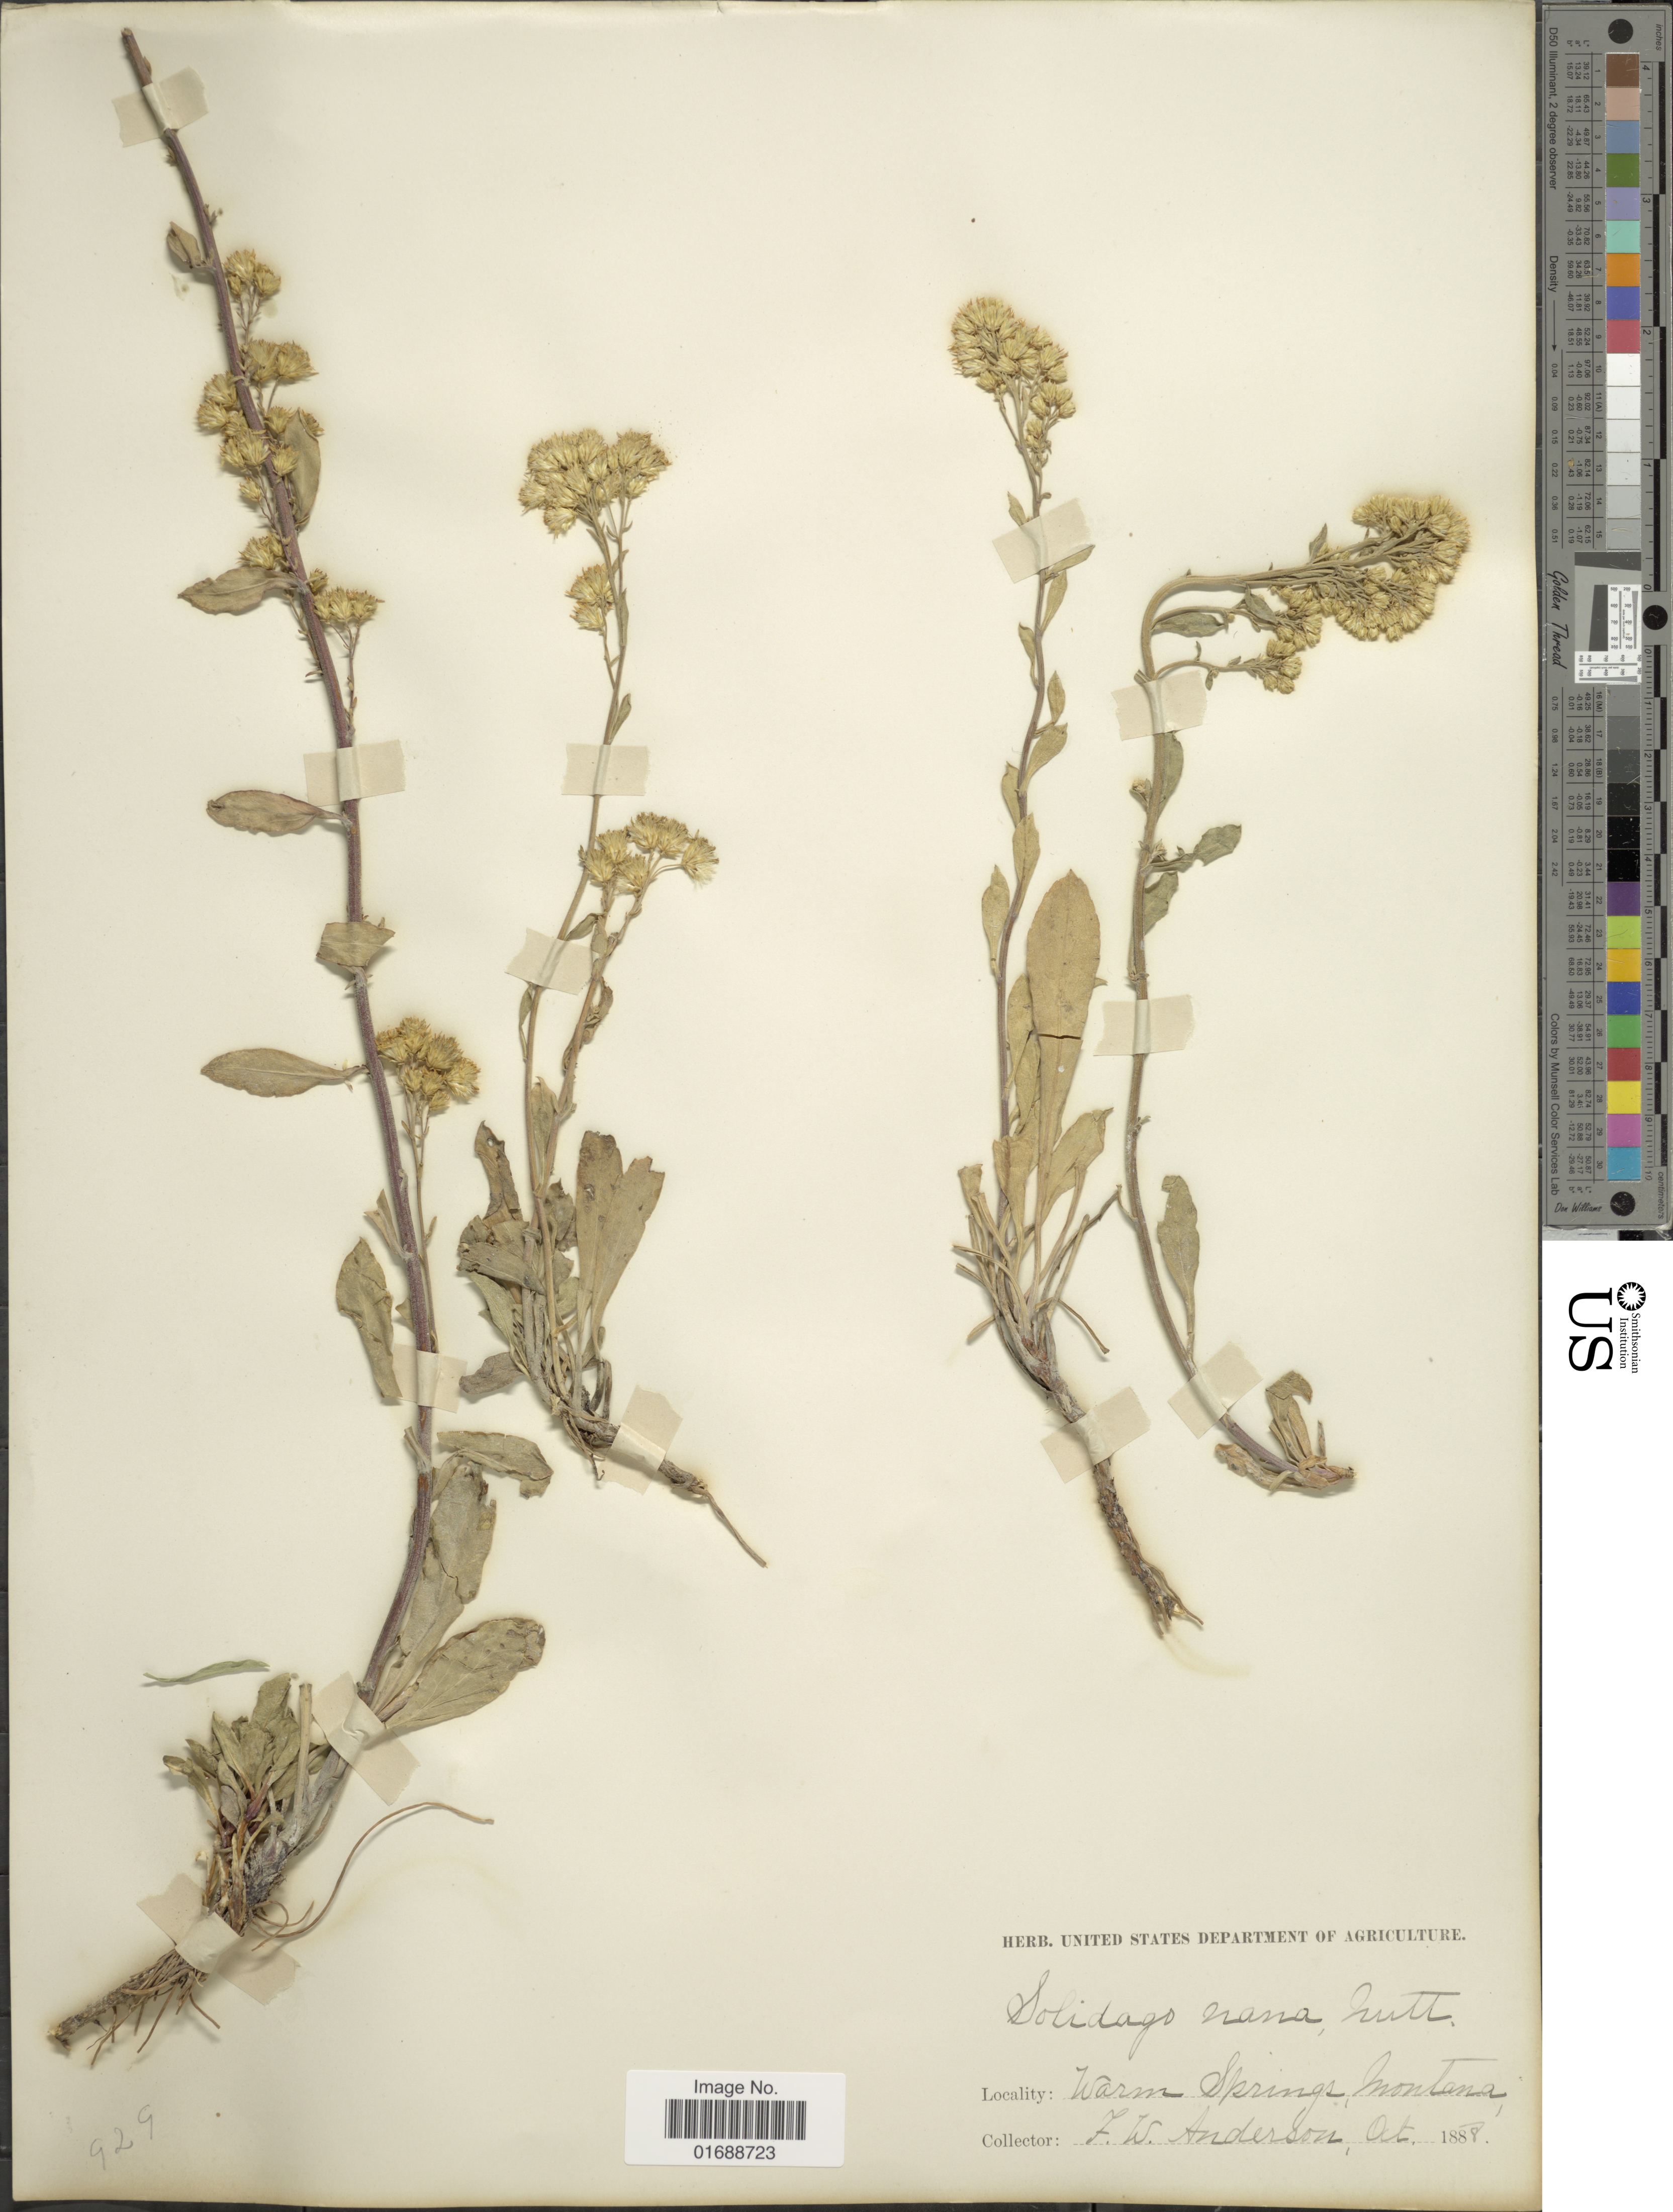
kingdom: Plantae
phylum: Tracheophyta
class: Magnoliopsida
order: Asterales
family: Asteraceae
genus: Solidago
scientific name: Solidago nana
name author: Nutt.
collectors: F. W. Anderson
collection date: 1888-10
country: United States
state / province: Montana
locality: Warm Springs